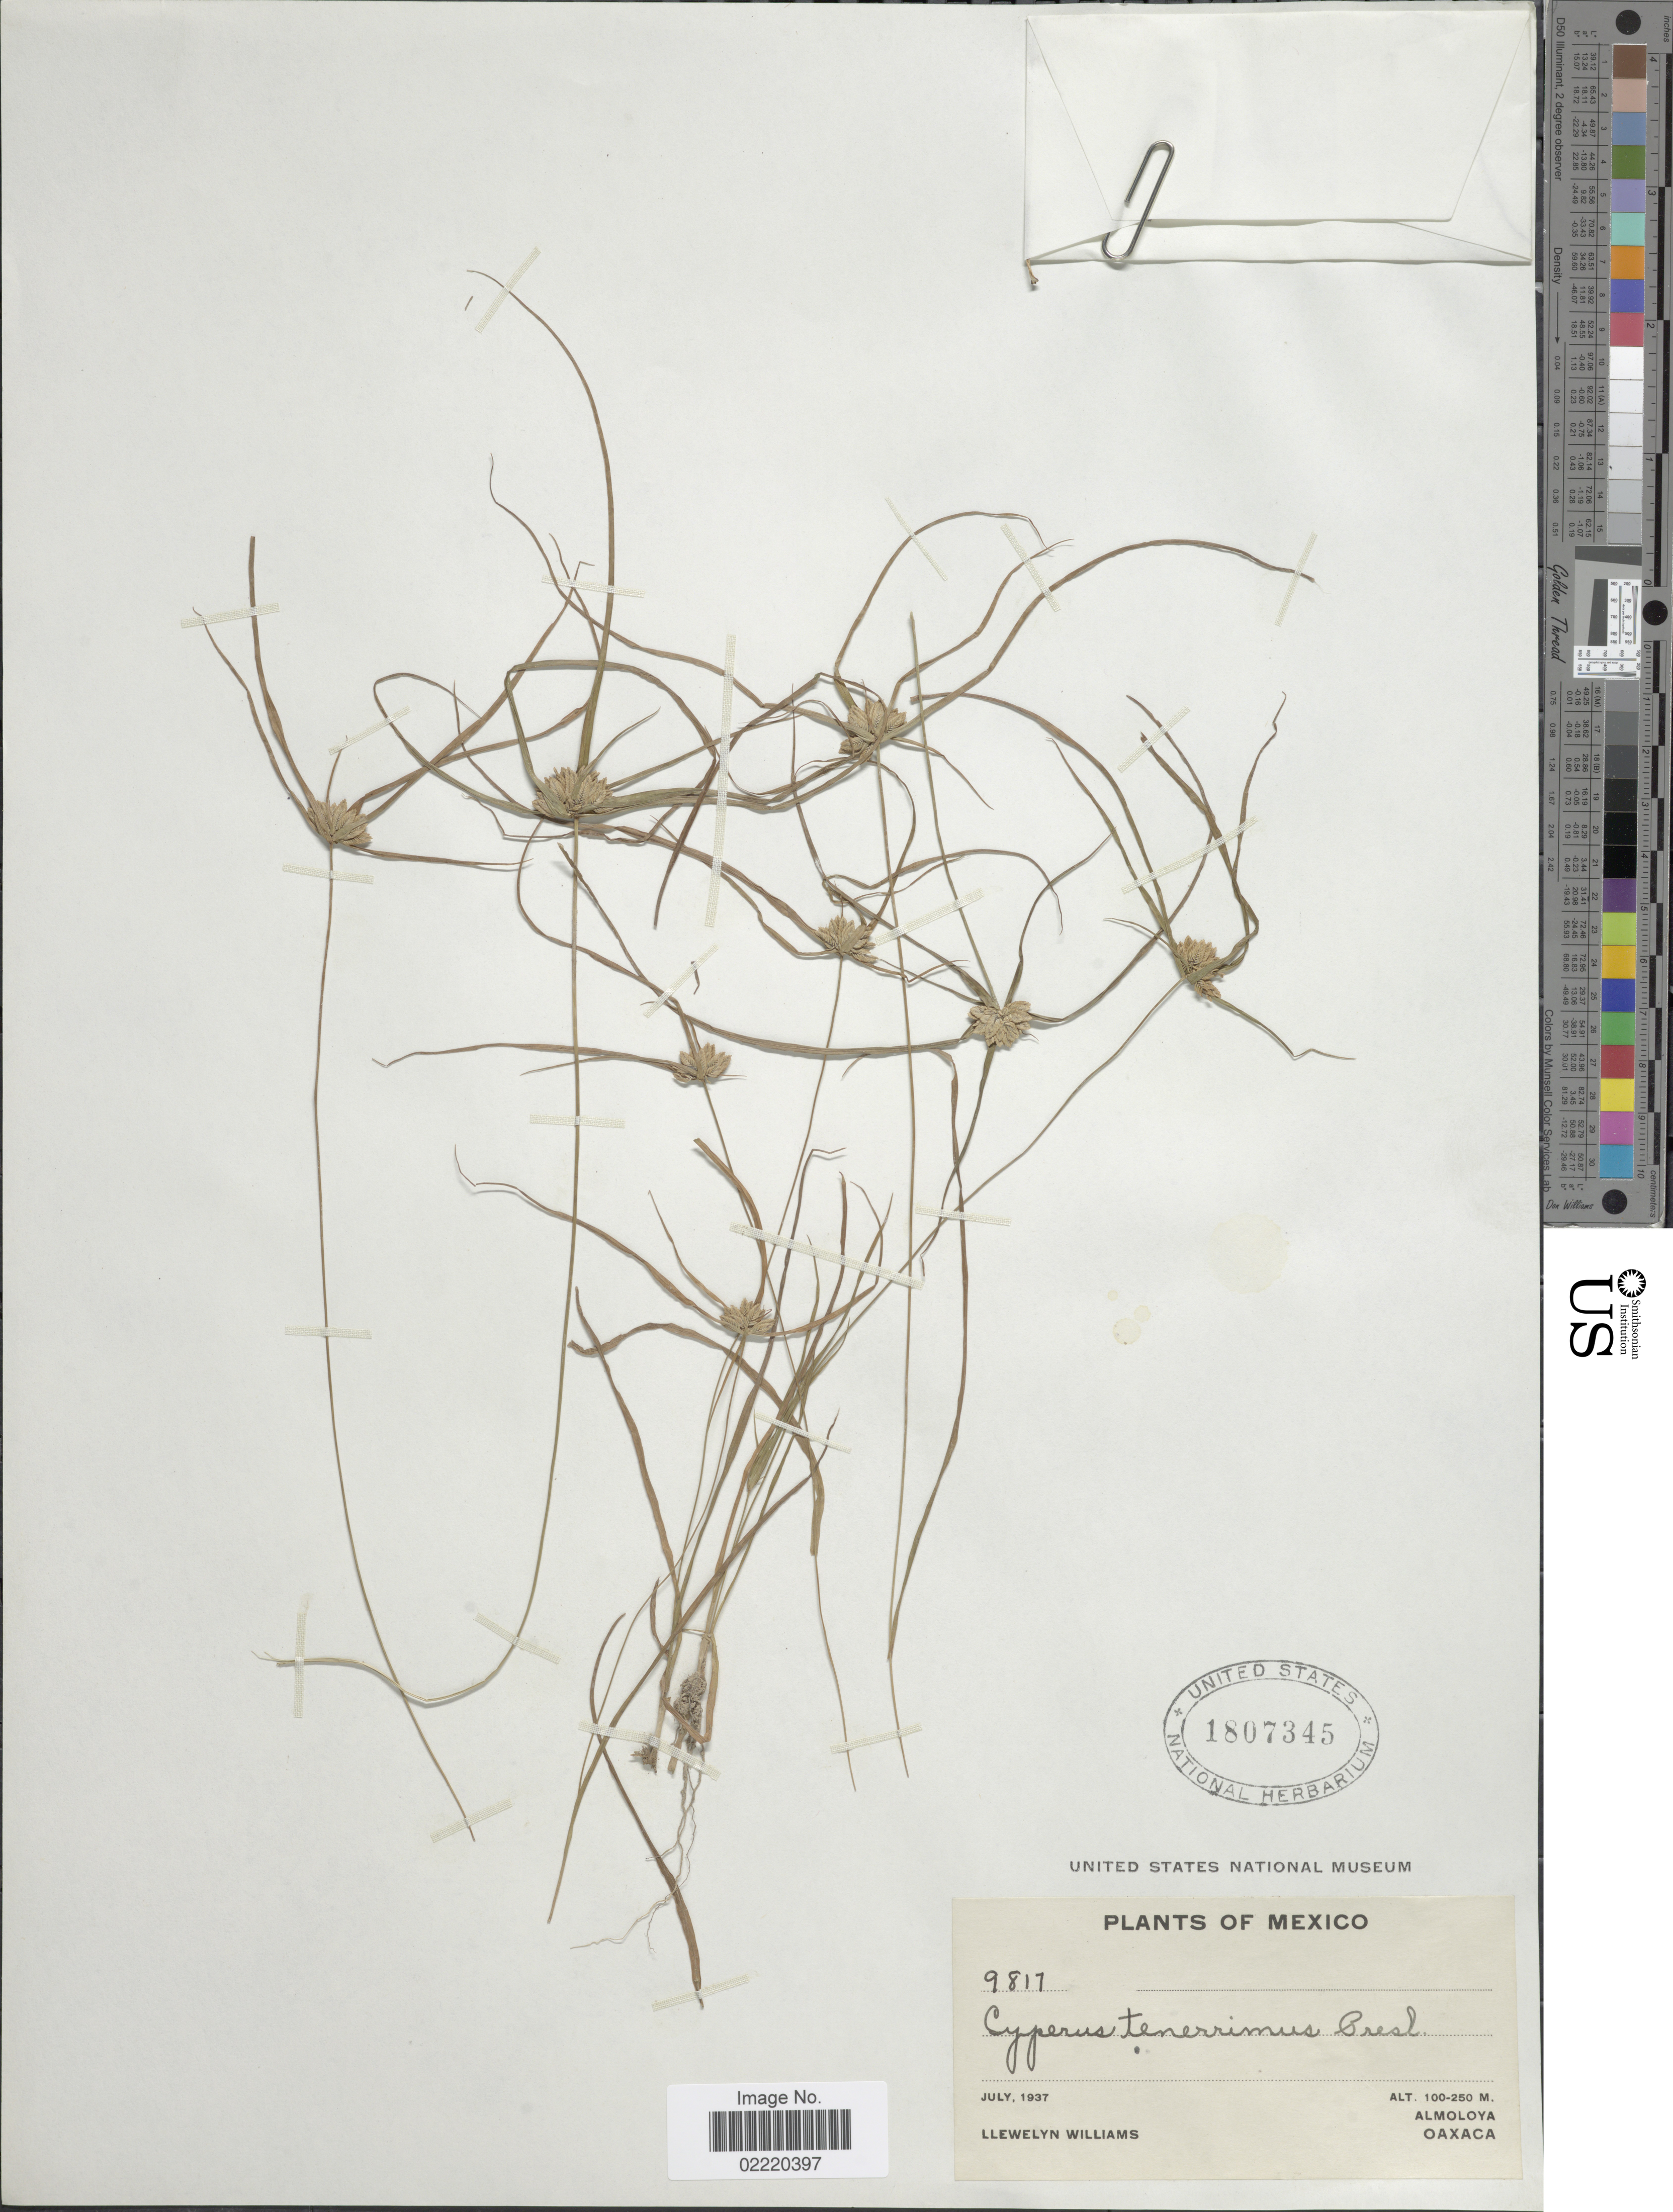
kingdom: Plantae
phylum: Tracheophyta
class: Liliopsida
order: Poales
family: Cyperaceae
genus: Cyperus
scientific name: Cyperus tenerrimus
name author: J. Presl & C. Presl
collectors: Ll. Williams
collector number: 9817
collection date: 1937-07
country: Mexico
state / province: Oaxaca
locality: Almoloya.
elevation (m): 100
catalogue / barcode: US 1807345